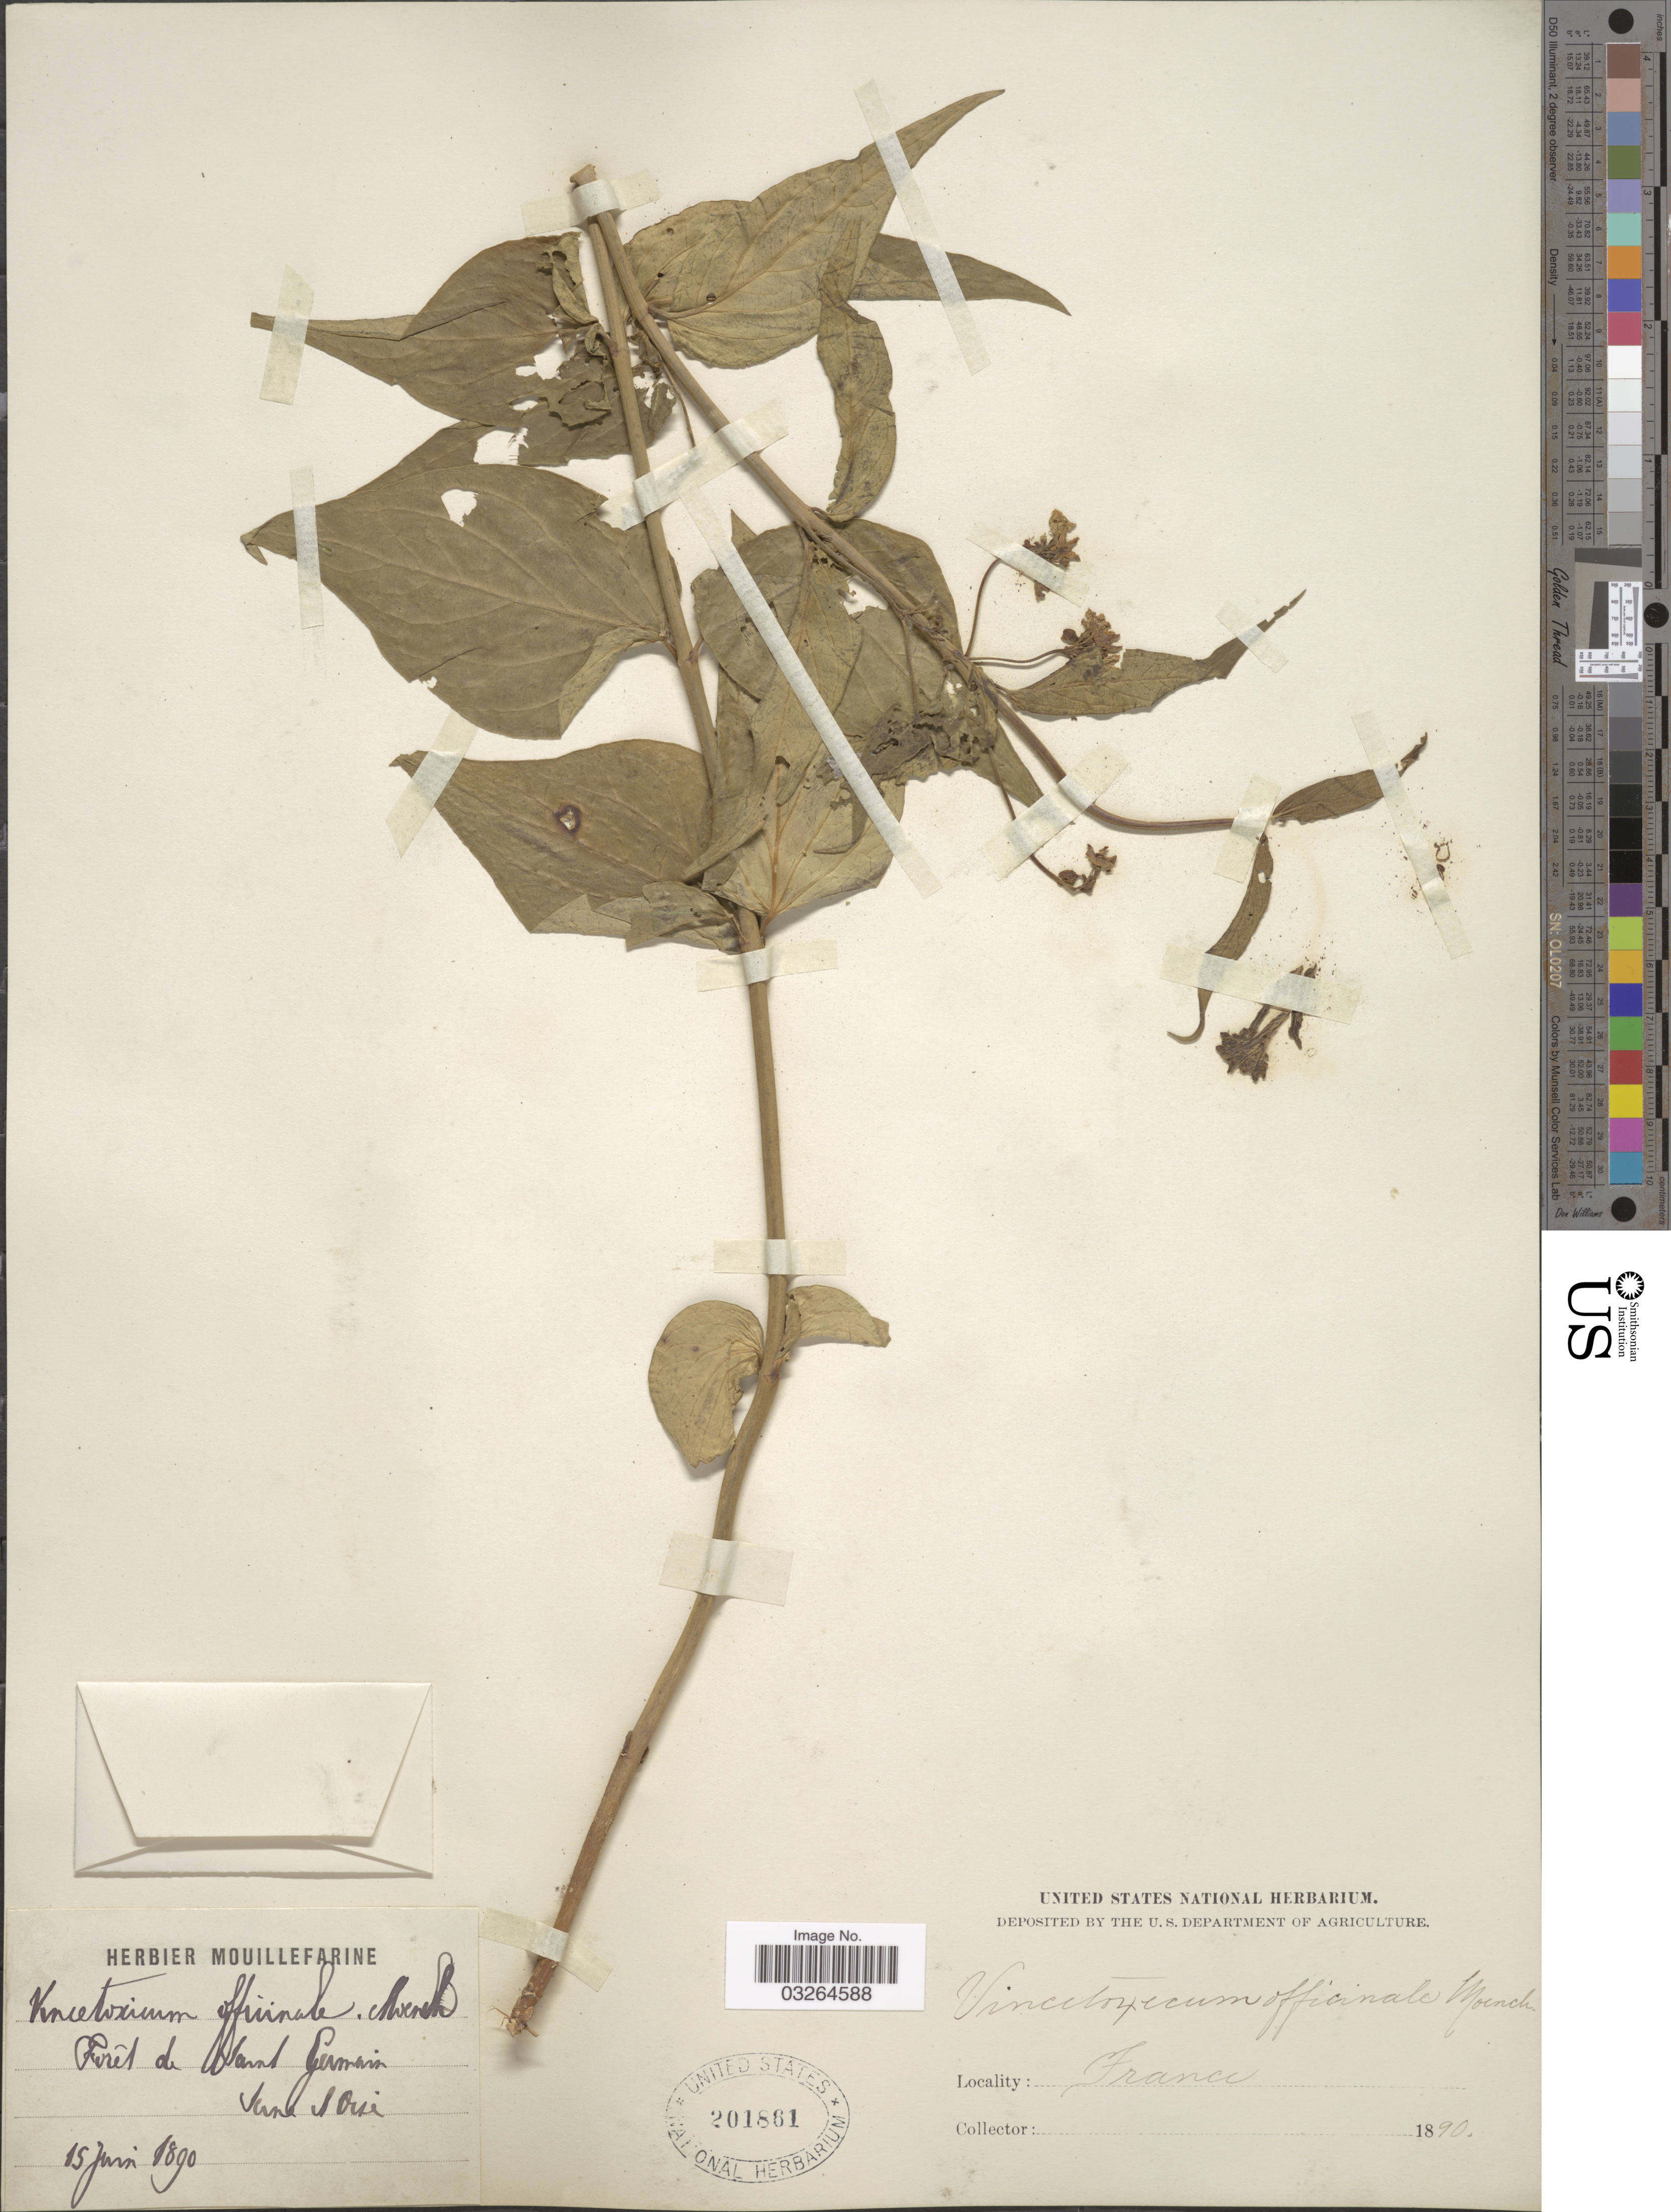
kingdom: Plantae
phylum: Tracheophyta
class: Magnoliopsida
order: Gentianales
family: Apocynaceae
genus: Cynanchum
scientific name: Cynanchum vincetoxicum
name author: Pers.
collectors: ex herb. Mouillefarine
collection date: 1890-06-15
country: France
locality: Forêt de Saint Germain. Seine et Oise.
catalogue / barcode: US 201861